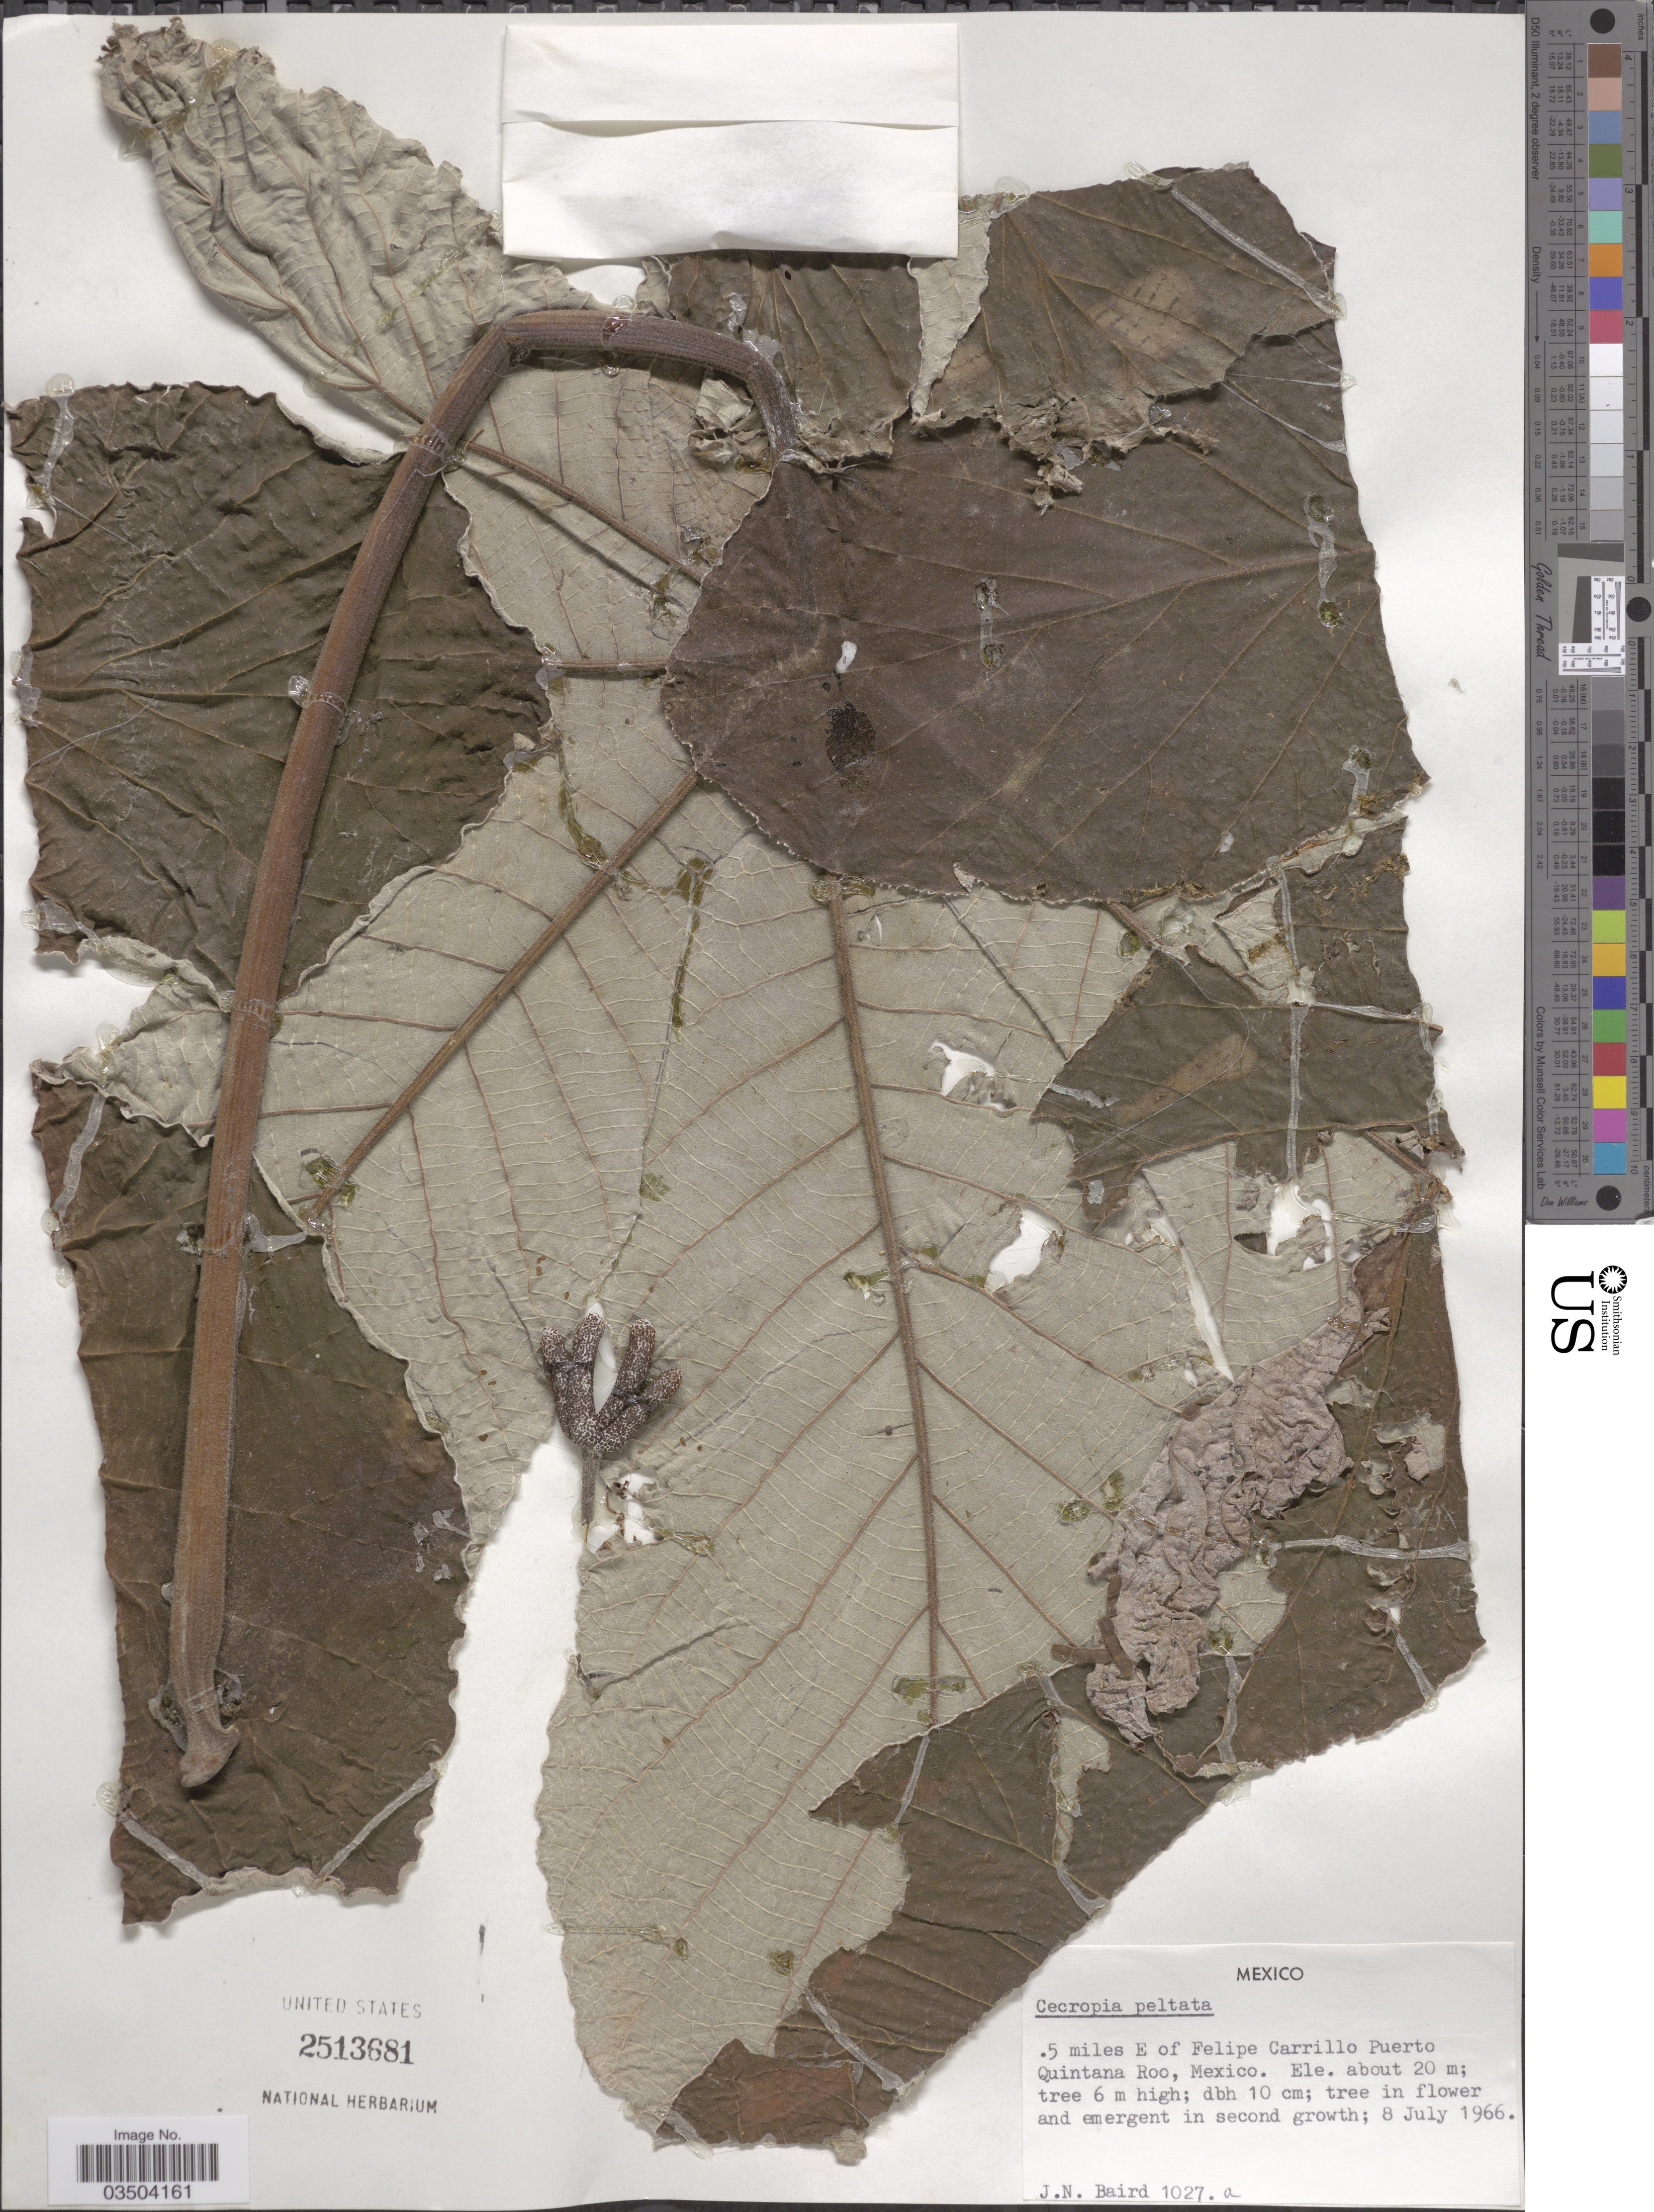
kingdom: Plantae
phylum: Tracheophyta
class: Magnoliopsida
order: Rosales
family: Urticaceae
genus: Cecropia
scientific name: Cecropia peltata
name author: L.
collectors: J. Baird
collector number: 1027a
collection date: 1966-07-08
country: Mexico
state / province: Quintana Roo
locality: .5 miles E of Felipe Carrillo Puerto Quintana Roo.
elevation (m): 20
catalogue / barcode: US 2513681